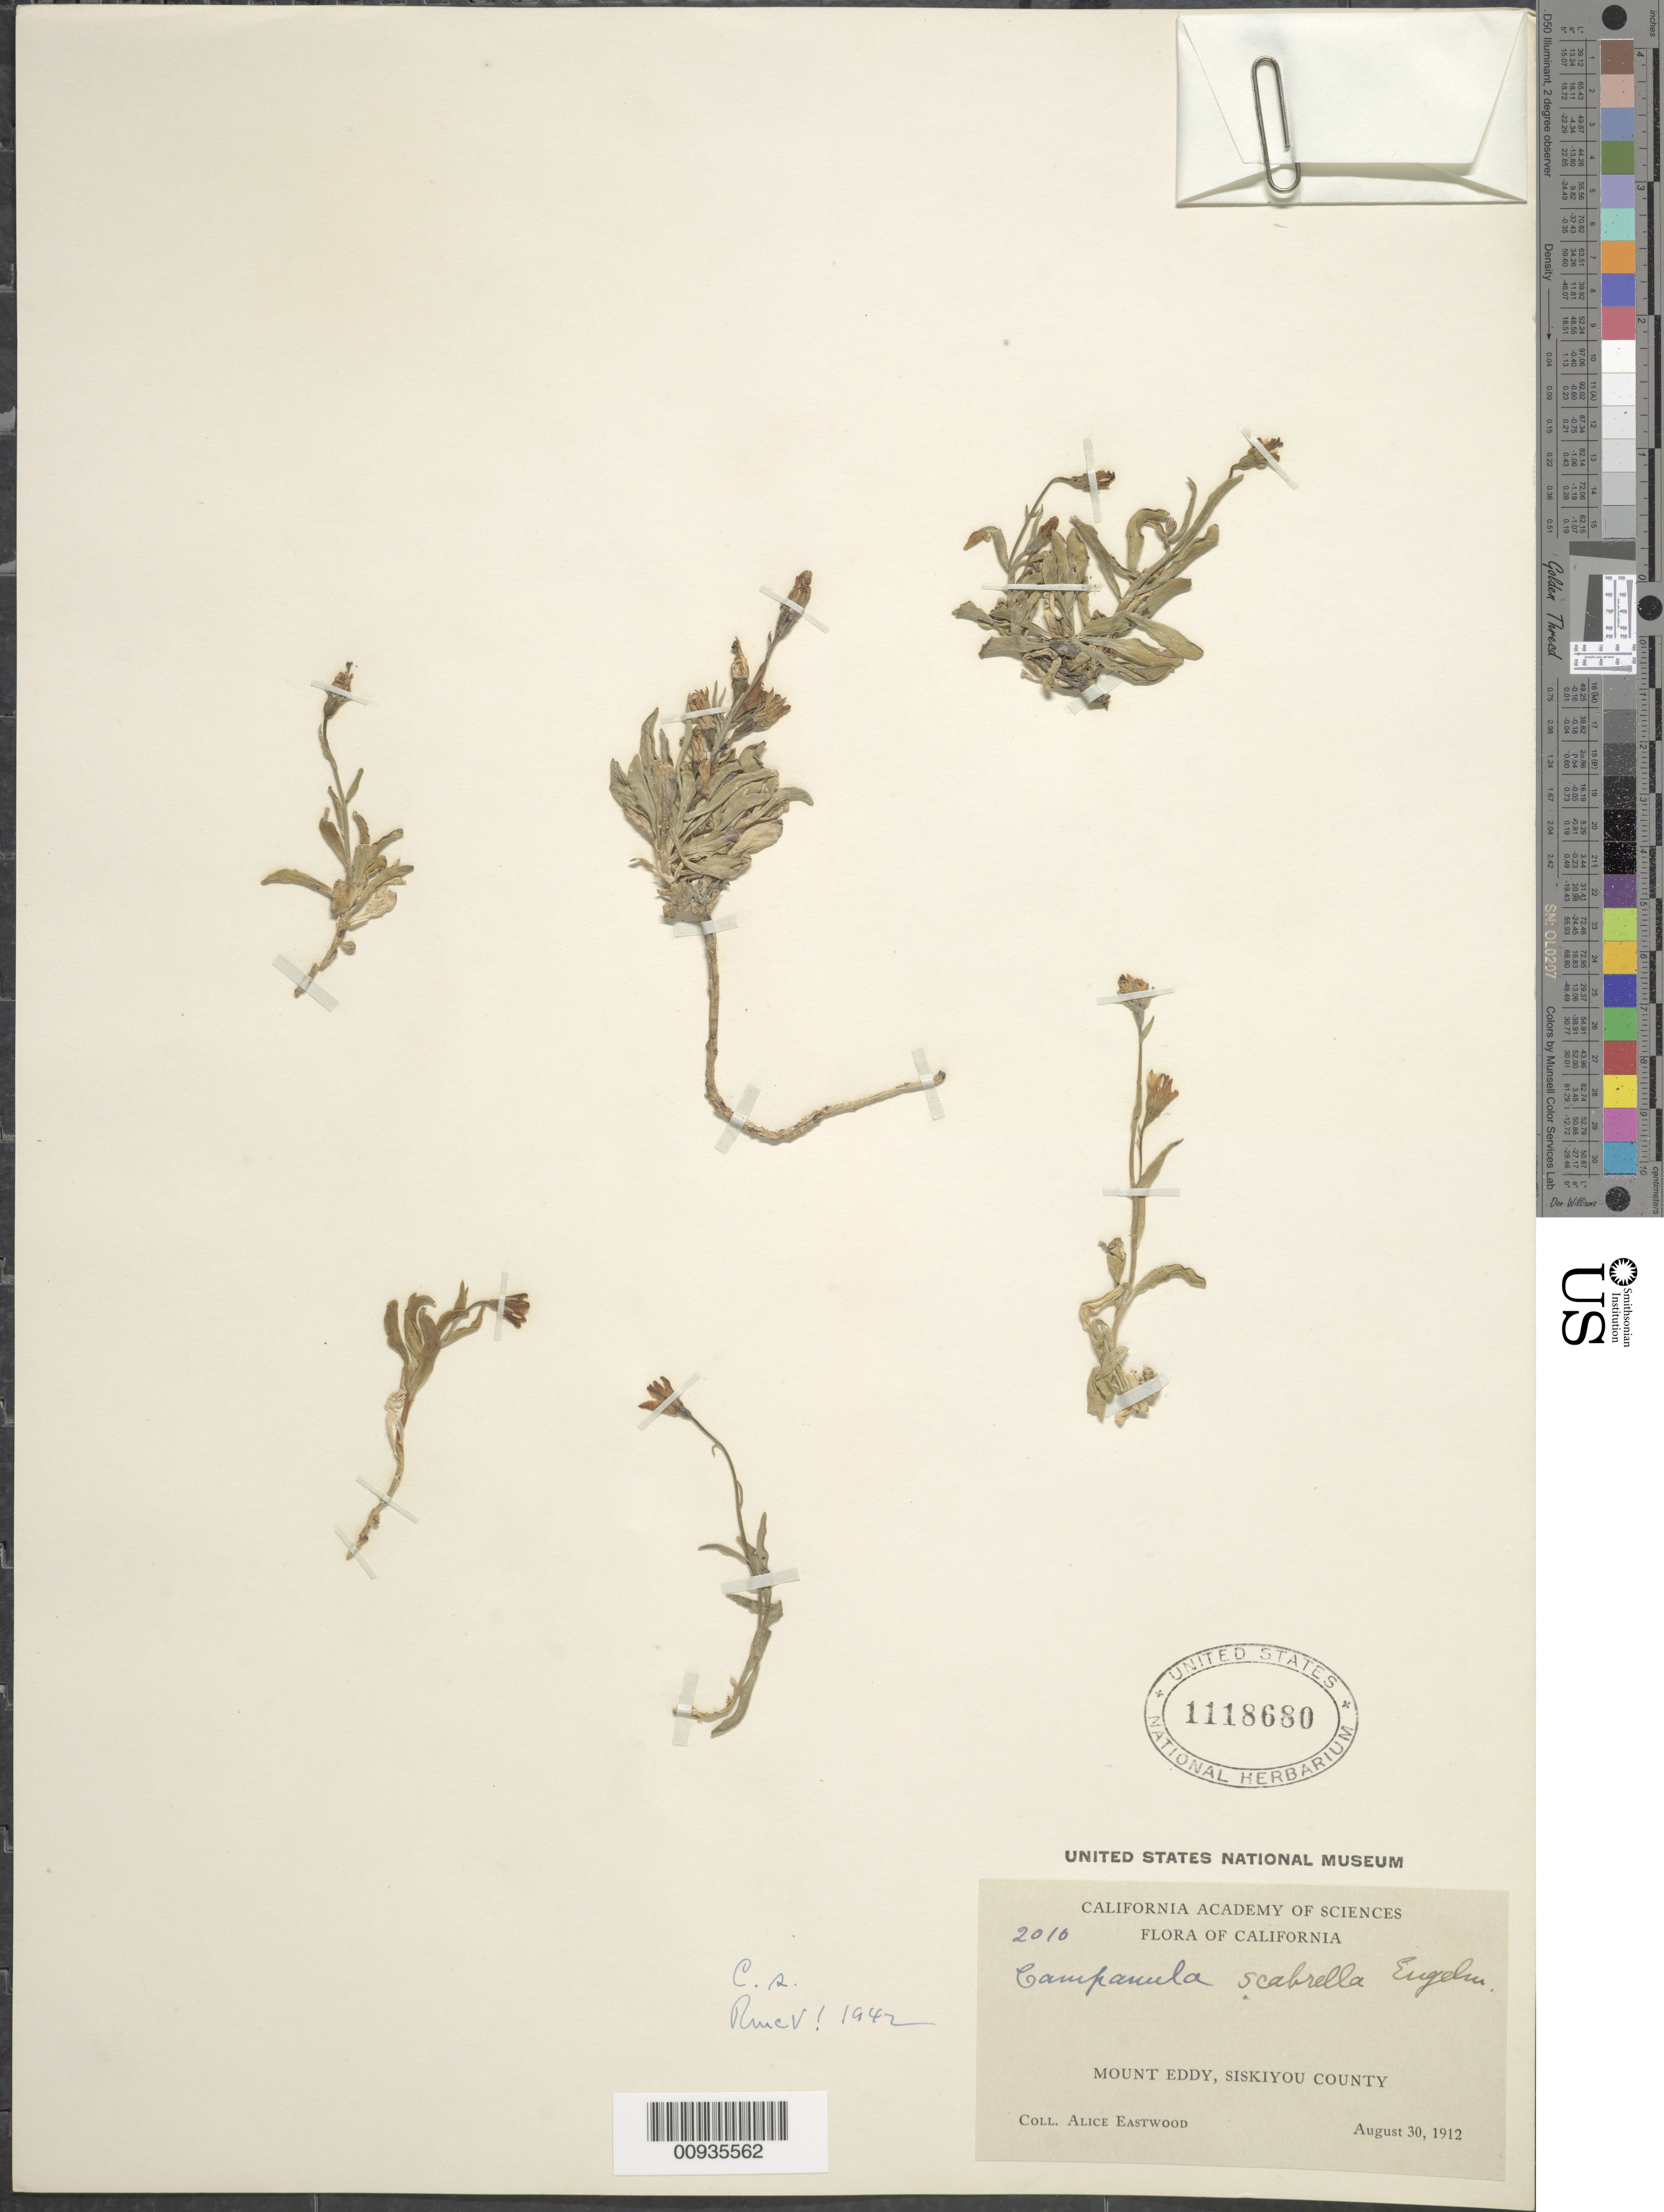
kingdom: Plantae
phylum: Tracheophyta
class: Magnoliopsida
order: Asterales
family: Campanulaceae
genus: Campanula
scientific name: Campanula scabrella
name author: Engelm.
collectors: A. Eastwood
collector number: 2010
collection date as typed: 30 Aug 1912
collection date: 1912-08-30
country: United States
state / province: California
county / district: Siskiyou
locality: Mt. Eddy.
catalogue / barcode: US 1118680